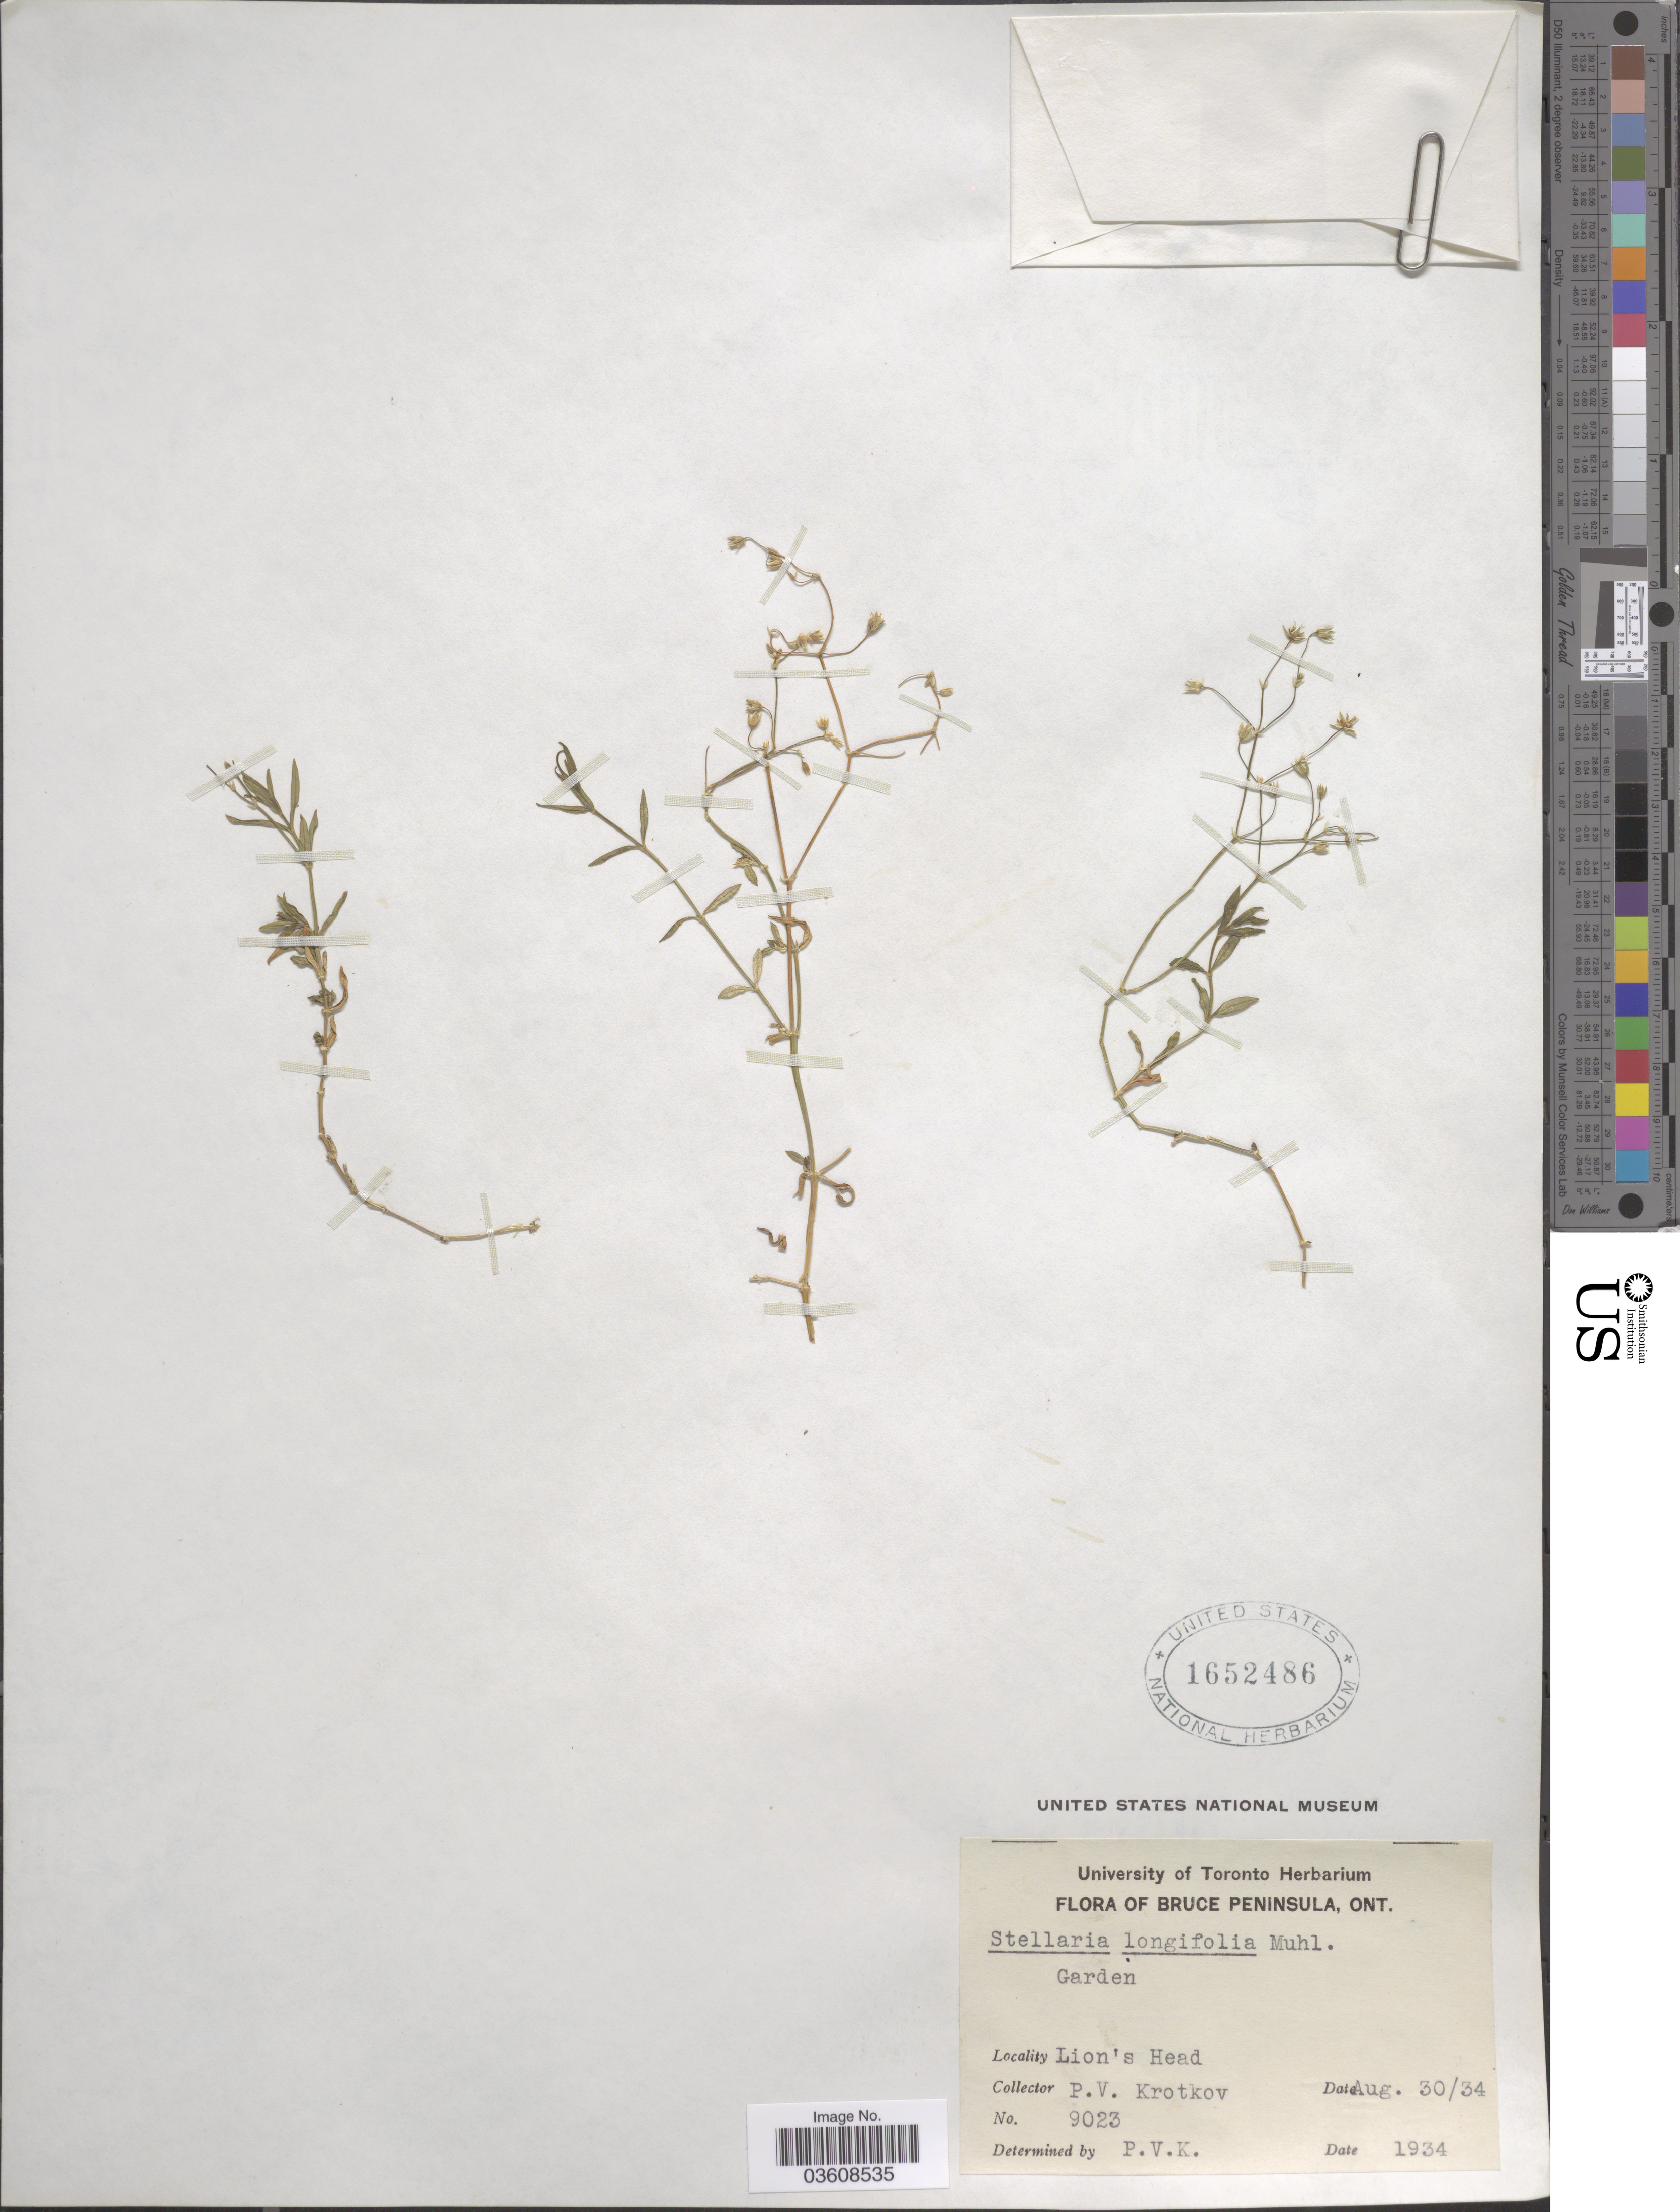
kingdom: Plantae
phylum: Tracheophyta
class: Magnoliopsida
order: Caryophyllales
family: Caryophyllaceae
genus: Stellaria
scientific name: Stellaria longifolia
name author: Muhl. ex Willd.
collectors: P. V. Krotkov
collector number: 9023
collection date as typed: Transcribed d/m/y: 30/8/34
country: Canada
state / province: Ontario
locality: Bruce Peninsula. Lion's Head.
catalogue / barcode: US 1652486